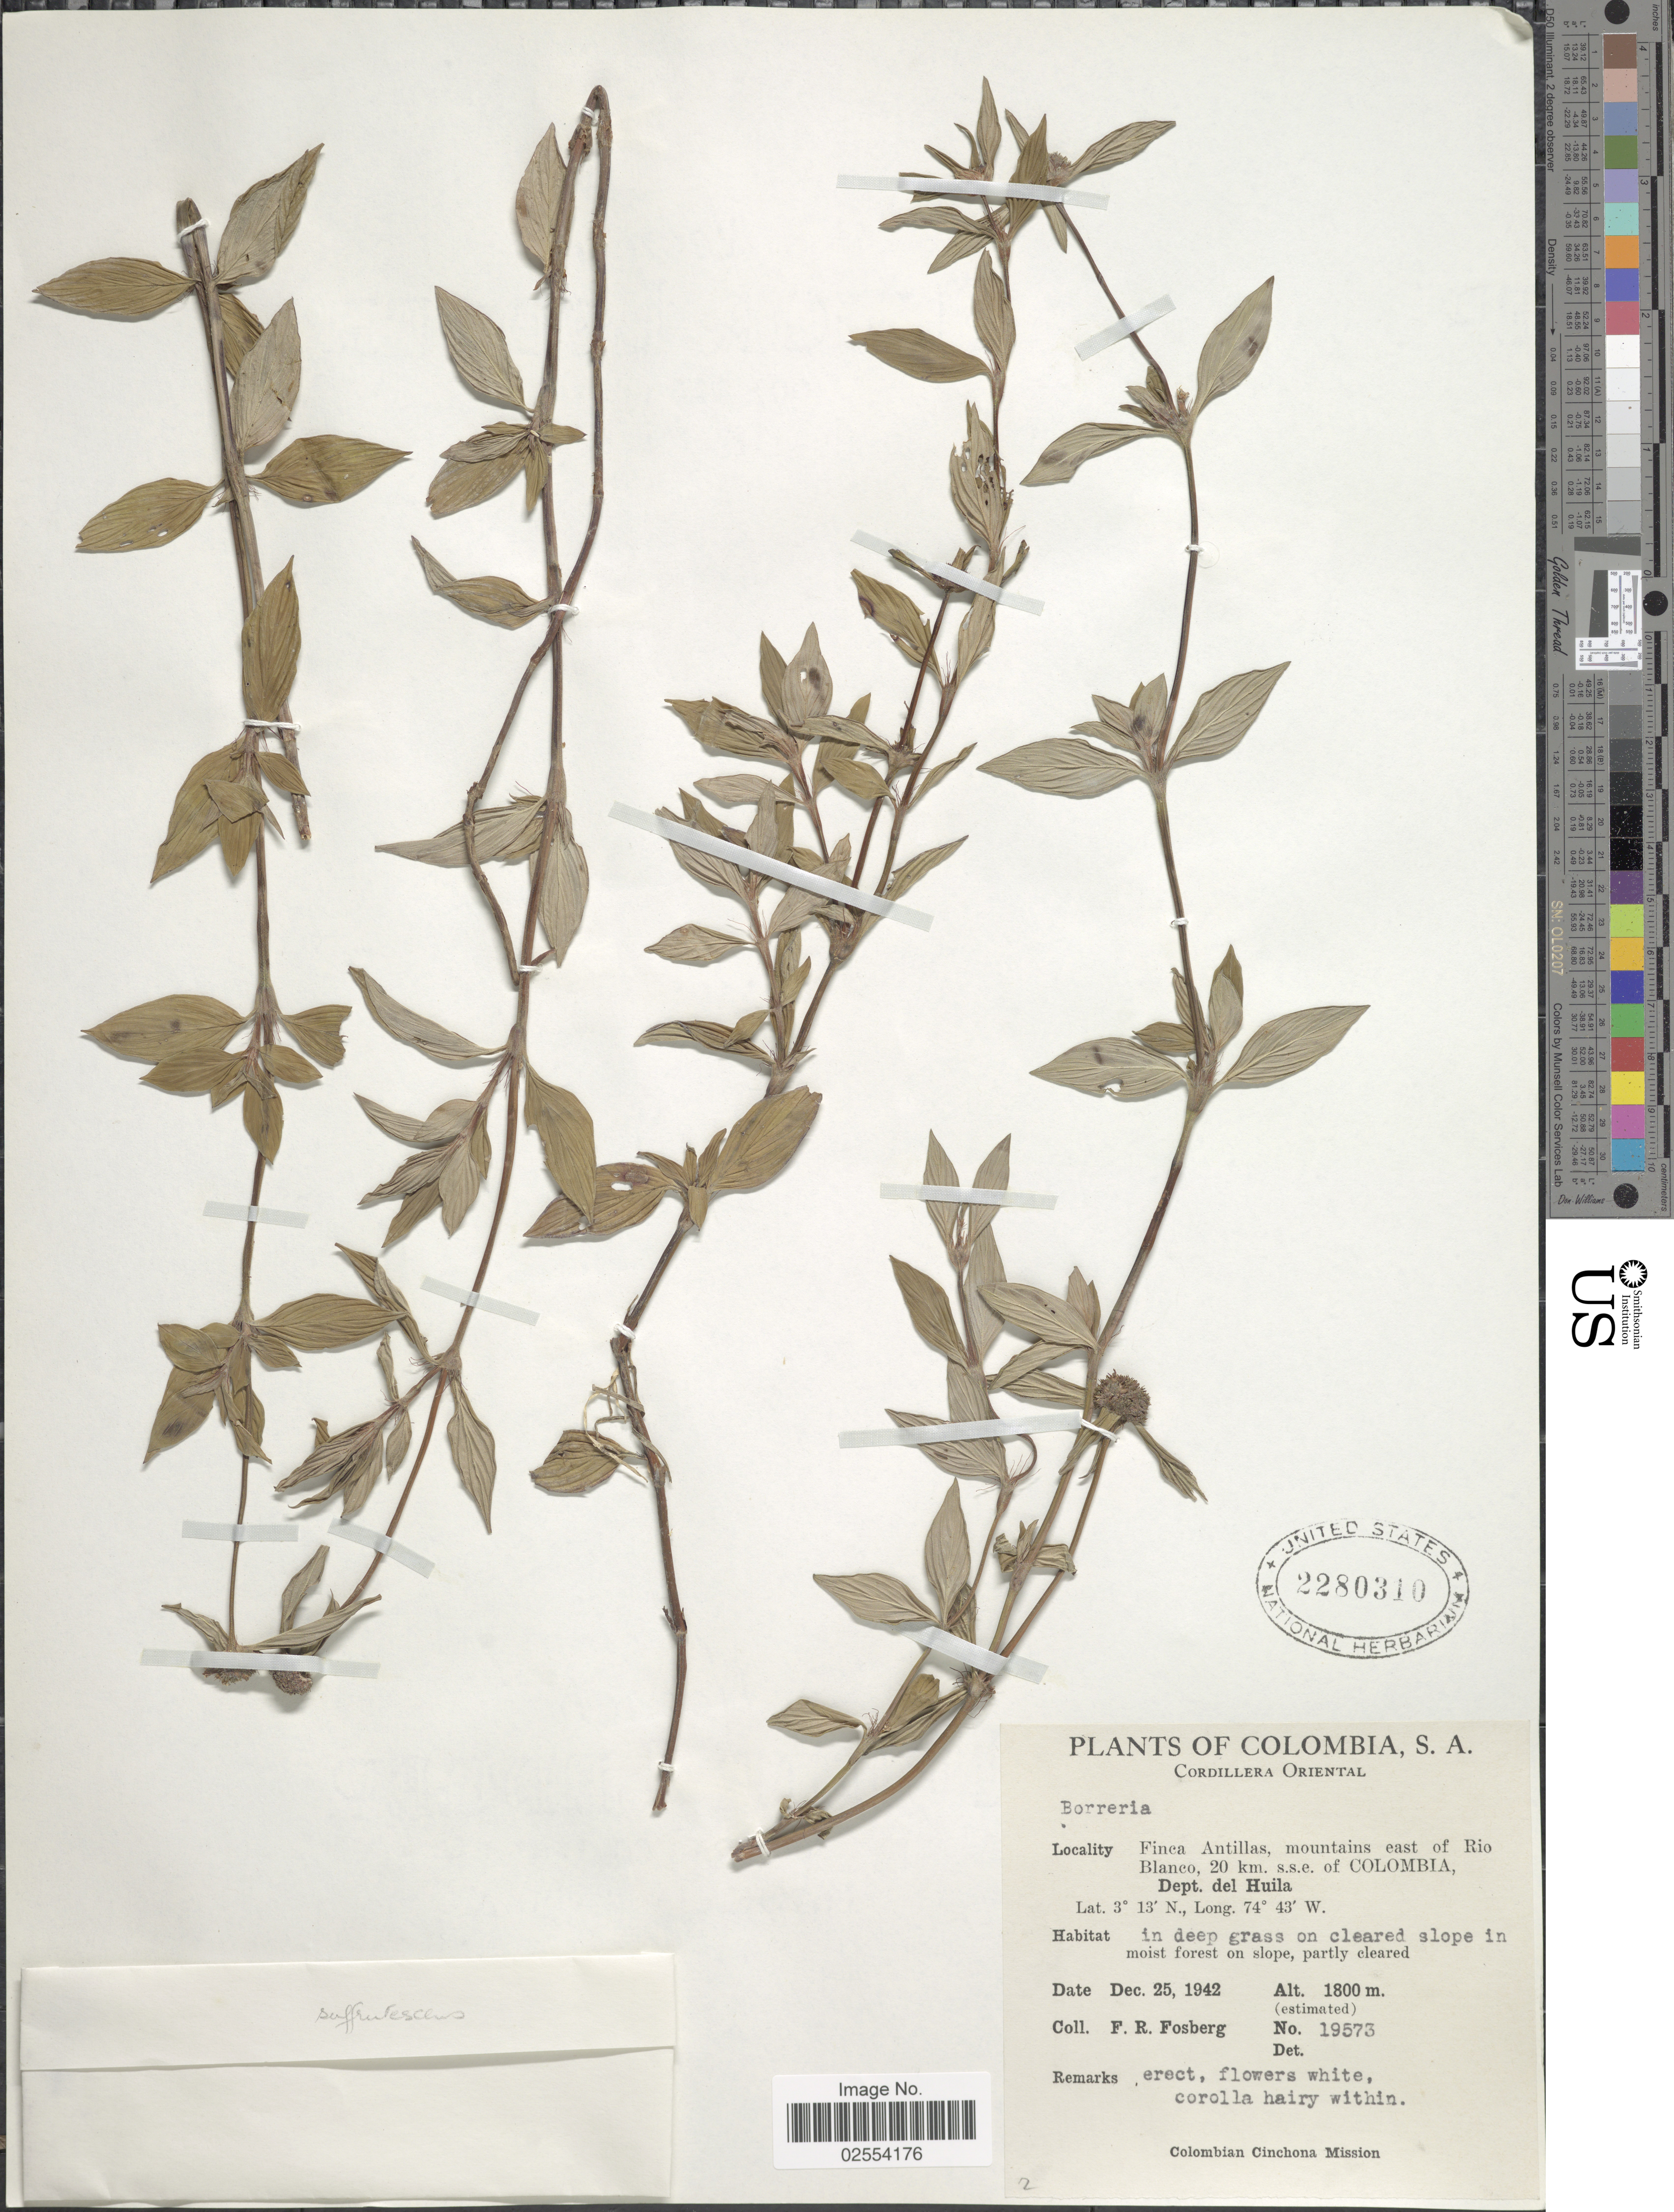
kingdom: Plantae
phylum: Tracheophyta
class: Magnoliopsida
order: Gentianales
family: Rubiaceae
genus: Spermacoce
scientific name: Spermacoce sp.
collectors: F. R. Fosberg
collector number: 19573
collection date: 1942-12-25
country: Colombia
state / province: Huila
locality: Cordillera Oriental, Finca Antillas, mountains east of Rio Blanco, 20 km s.s.e of Colombia, Dept. del Huila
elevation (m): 1800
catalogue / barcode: US 2280310